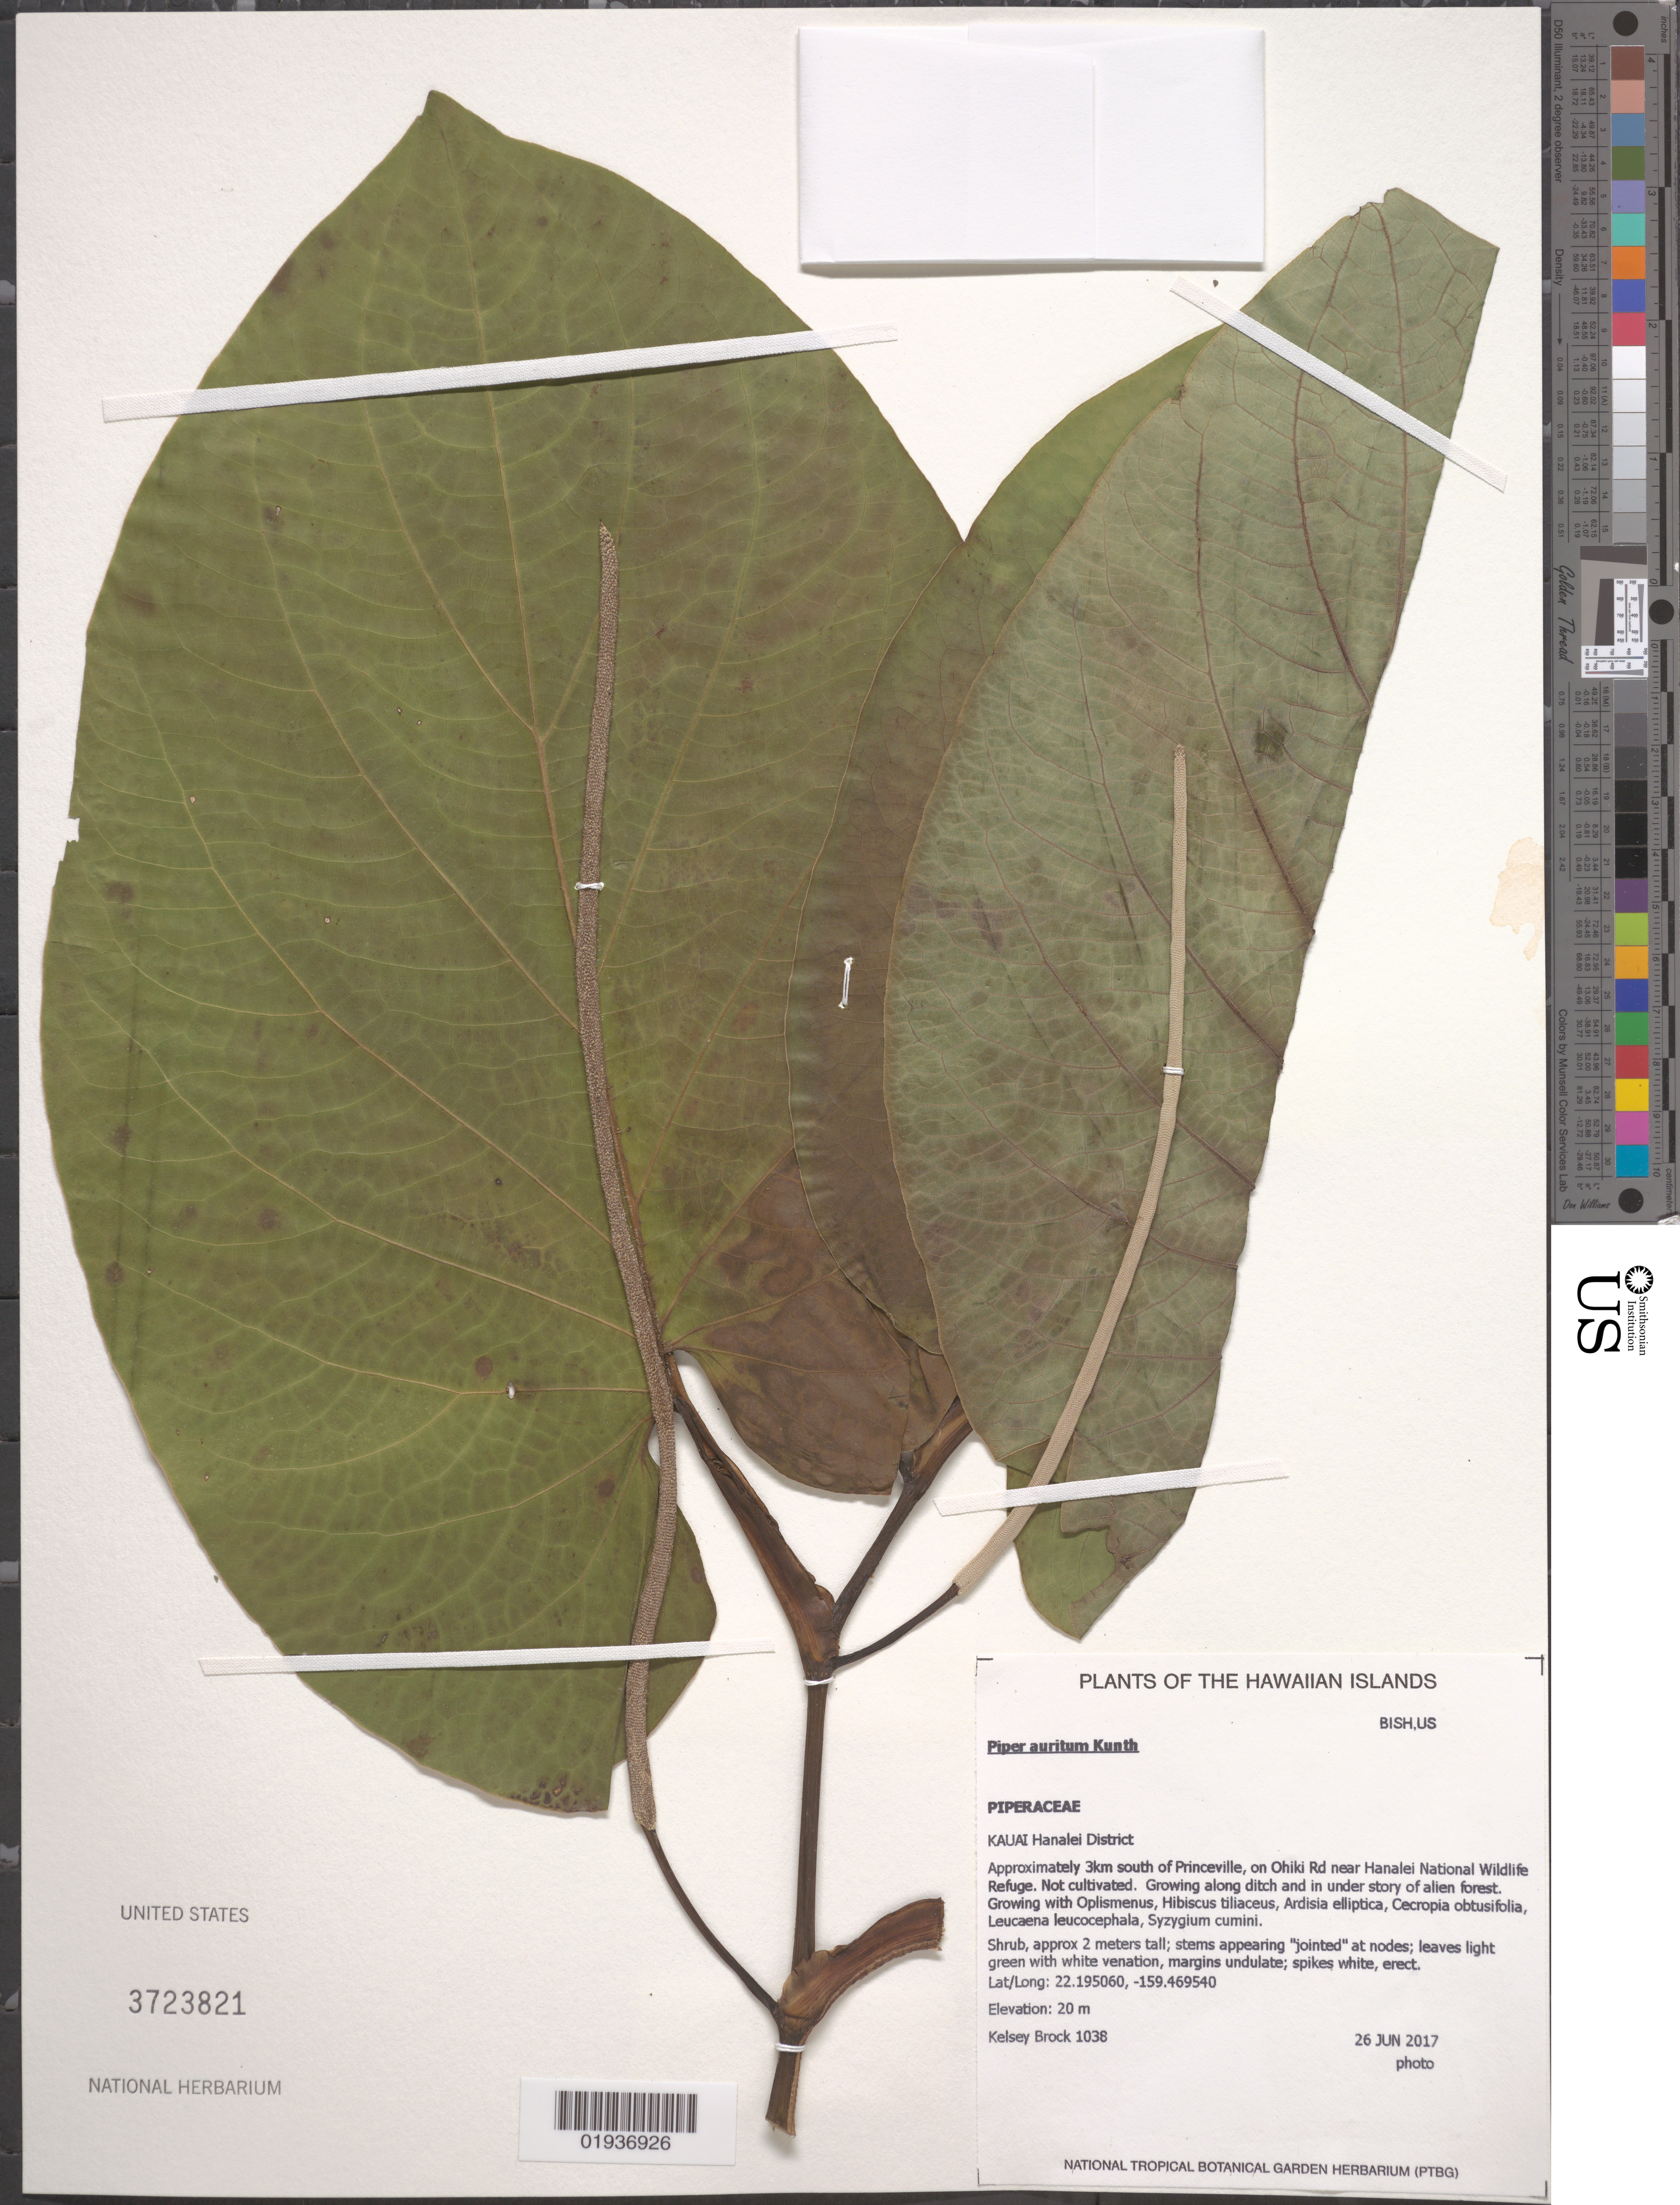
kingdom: Plantae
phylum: Tracheophyta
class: Magnoliopsida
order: Piperales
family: Piperaceae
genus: Piper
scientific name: Piper auritum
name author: Kunth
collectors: K. Brock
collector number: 1038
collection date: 2017-06-26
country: United States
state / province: Hawaii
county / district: Kauai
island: Kaua'i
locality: Hanalei District, approximately 3 km south of Princeville, on Ohiki Rd. near Hanalei National Wildlife Refuge.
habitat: Along ditch in understory of alien forest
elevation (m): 20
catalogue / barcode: US 3723821